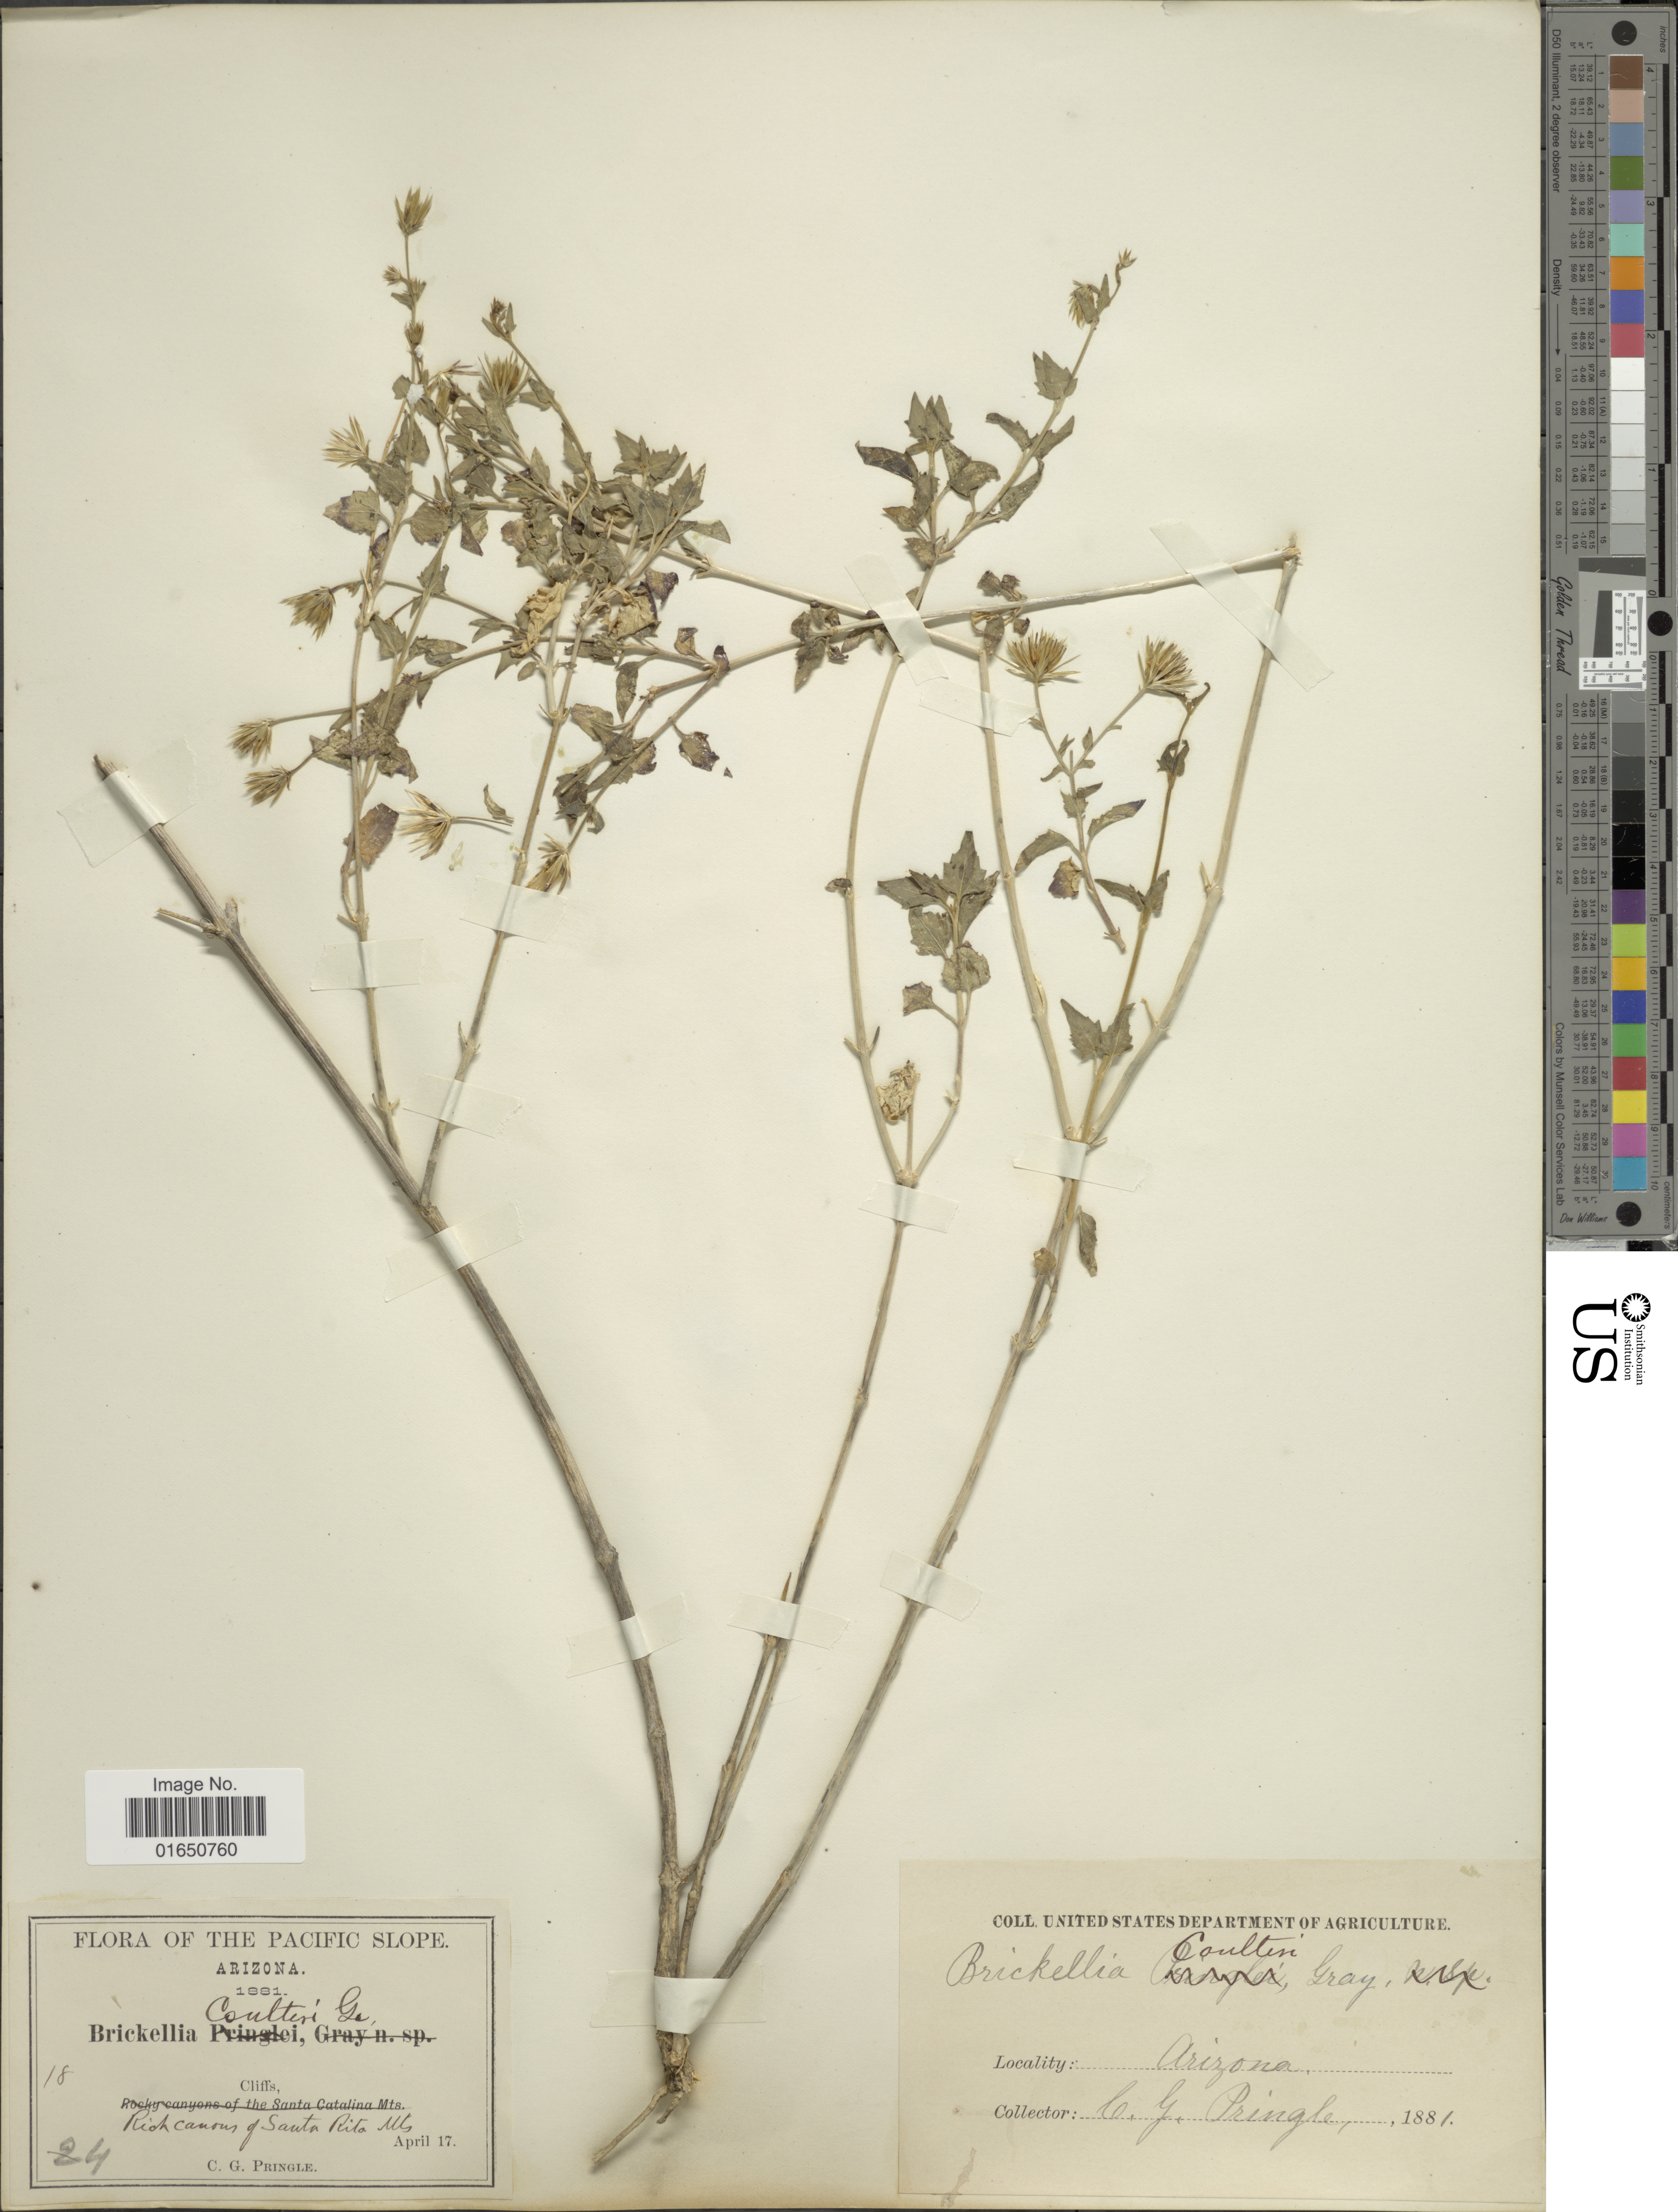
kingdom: Plantae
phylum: Tracheophyta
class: Magnoliopsida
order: Asterales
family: Asteraceae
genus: Brickellia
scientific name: Brickellia coulteri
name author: A. Gray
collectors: C. G. Pringle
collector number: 24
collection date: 1881-04-17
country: United States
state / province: Arizona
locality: Rich canons of Santa Rita Mts